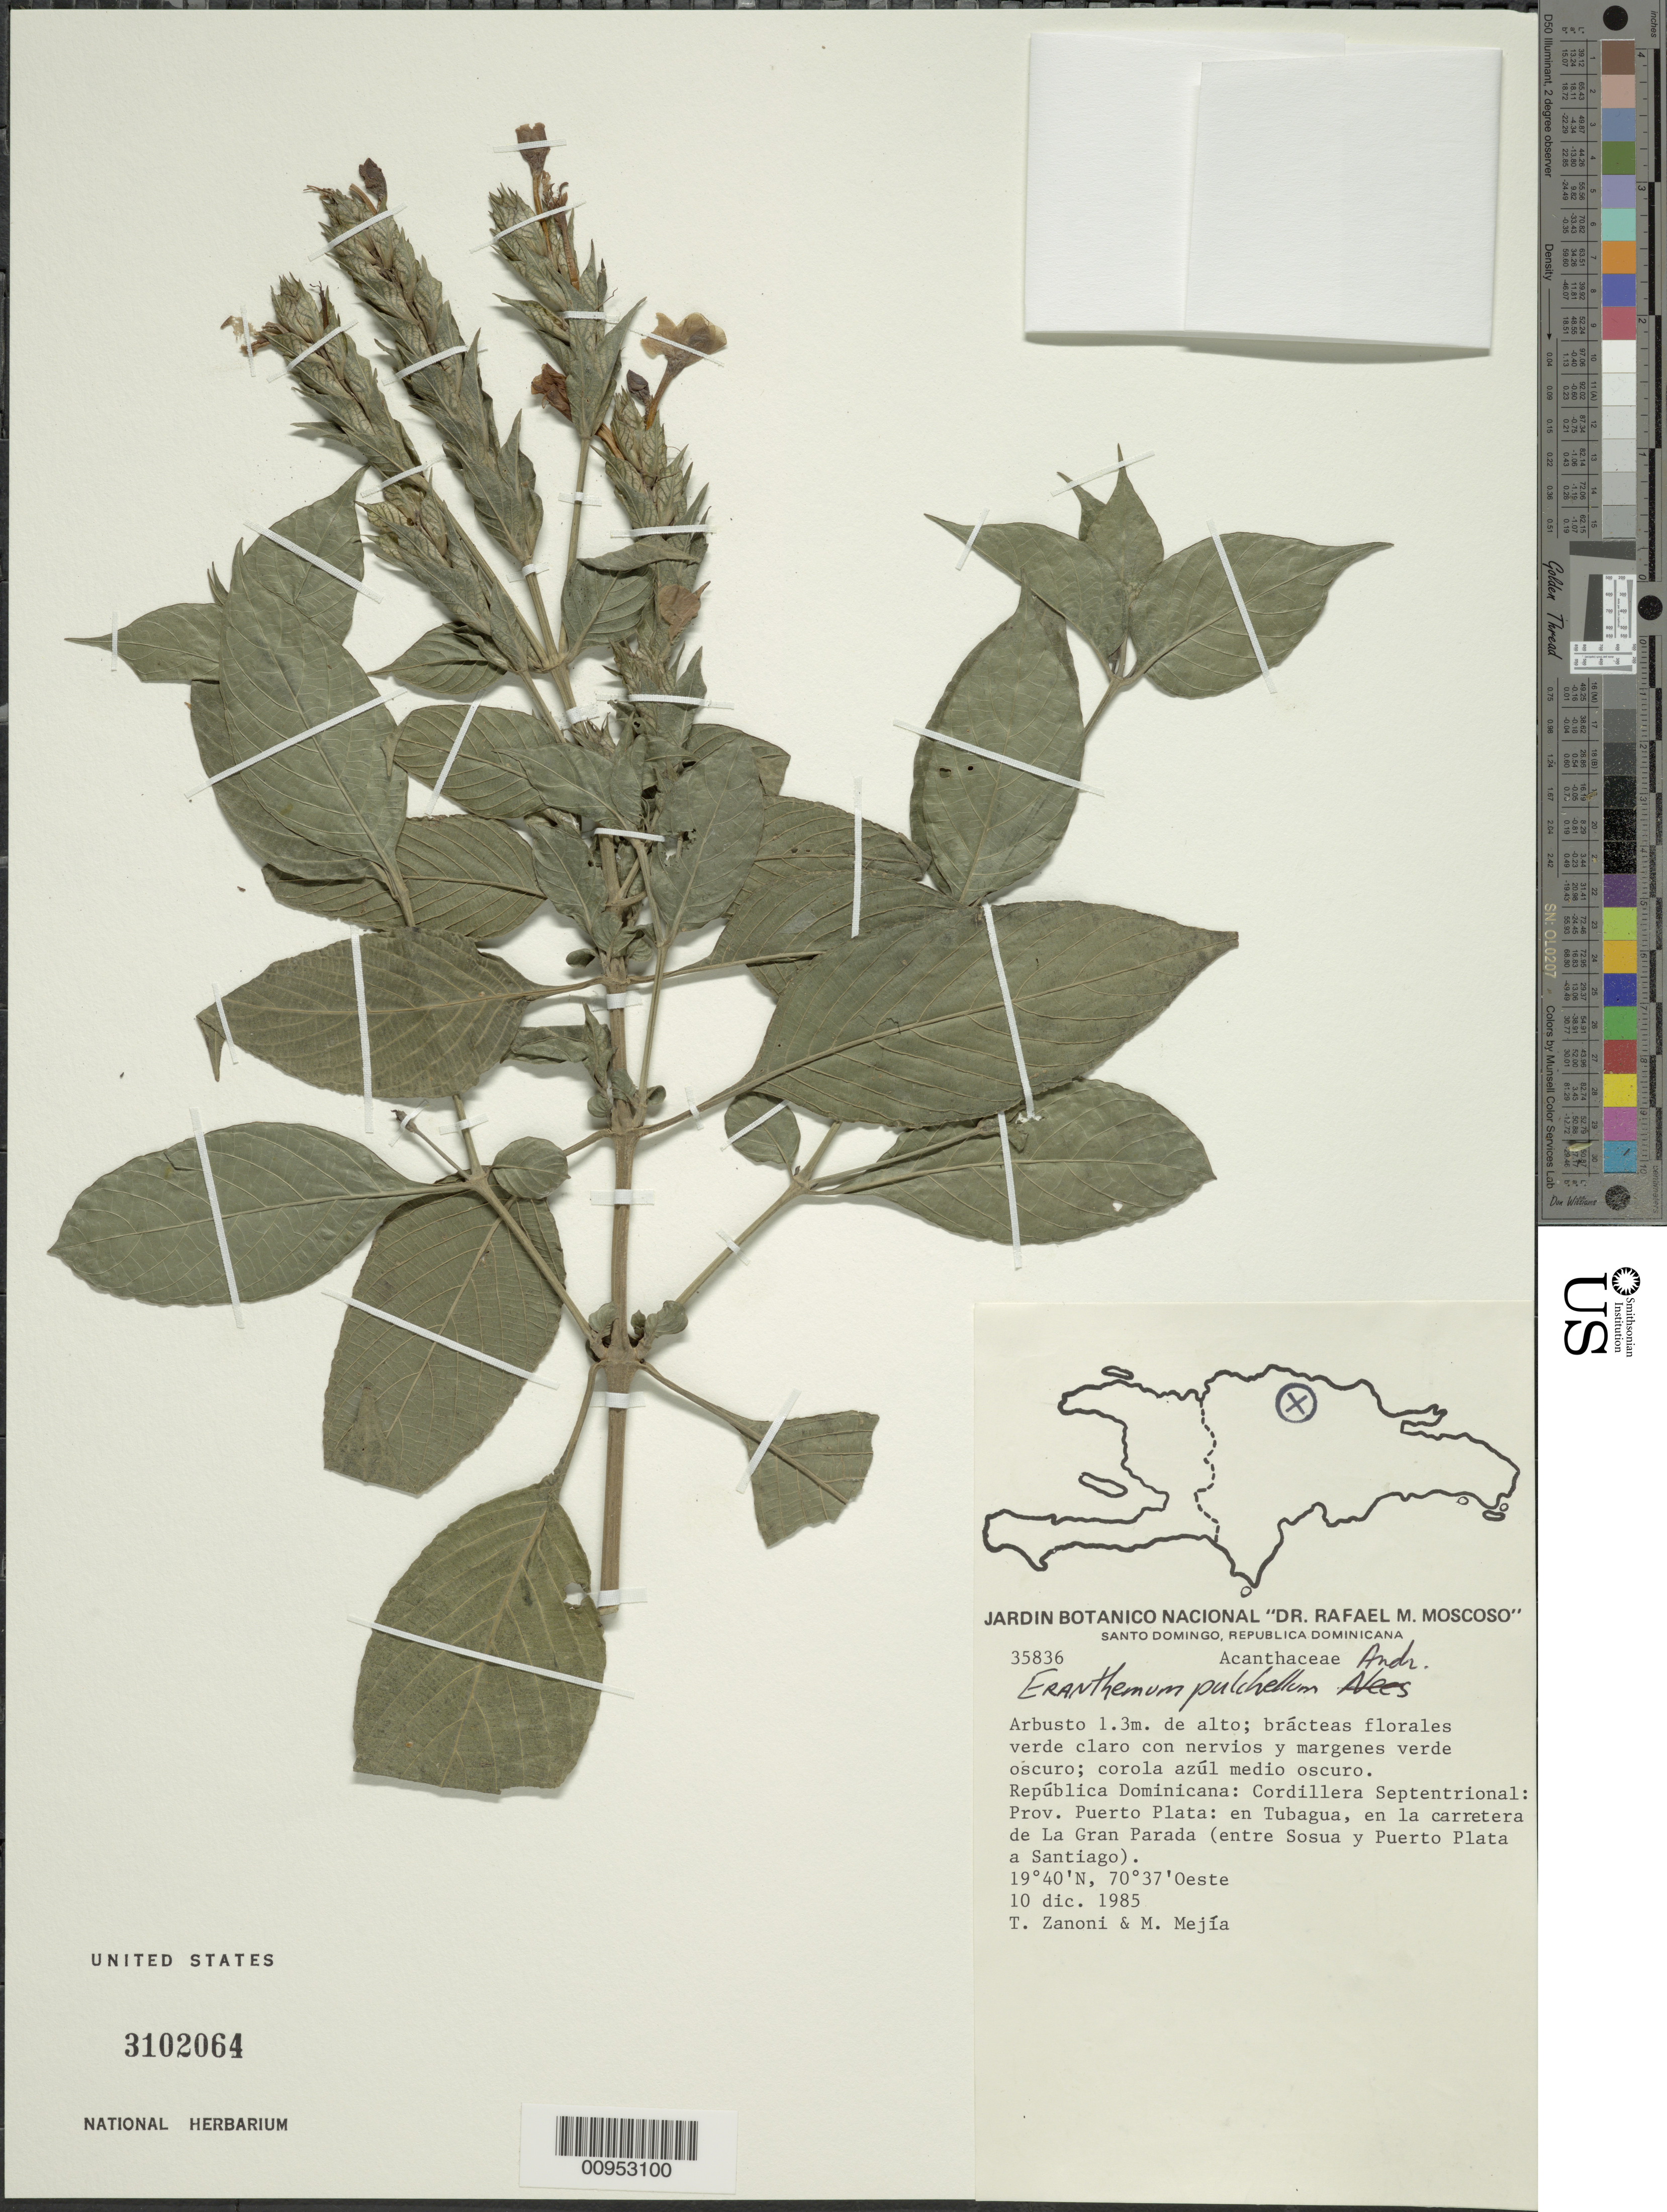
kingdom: Plantae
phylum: Tracheophyta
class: Magnoliopsida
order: Lamiales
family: Acanthaceae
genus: Eranthemum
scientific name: Eranthemum pulchellum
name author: Andrews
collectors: T. A. Zanoni & M. Mejia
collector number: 35836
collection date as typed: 10 Dec 1985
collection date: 1985-12-10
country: Dominican Republic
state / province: Puerto Plata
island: Hispaniola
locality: Tubagua, en la carretera de La Gran Parada (entre Sousa y Puerto Plata a Santiago)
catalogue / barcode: US 3102064